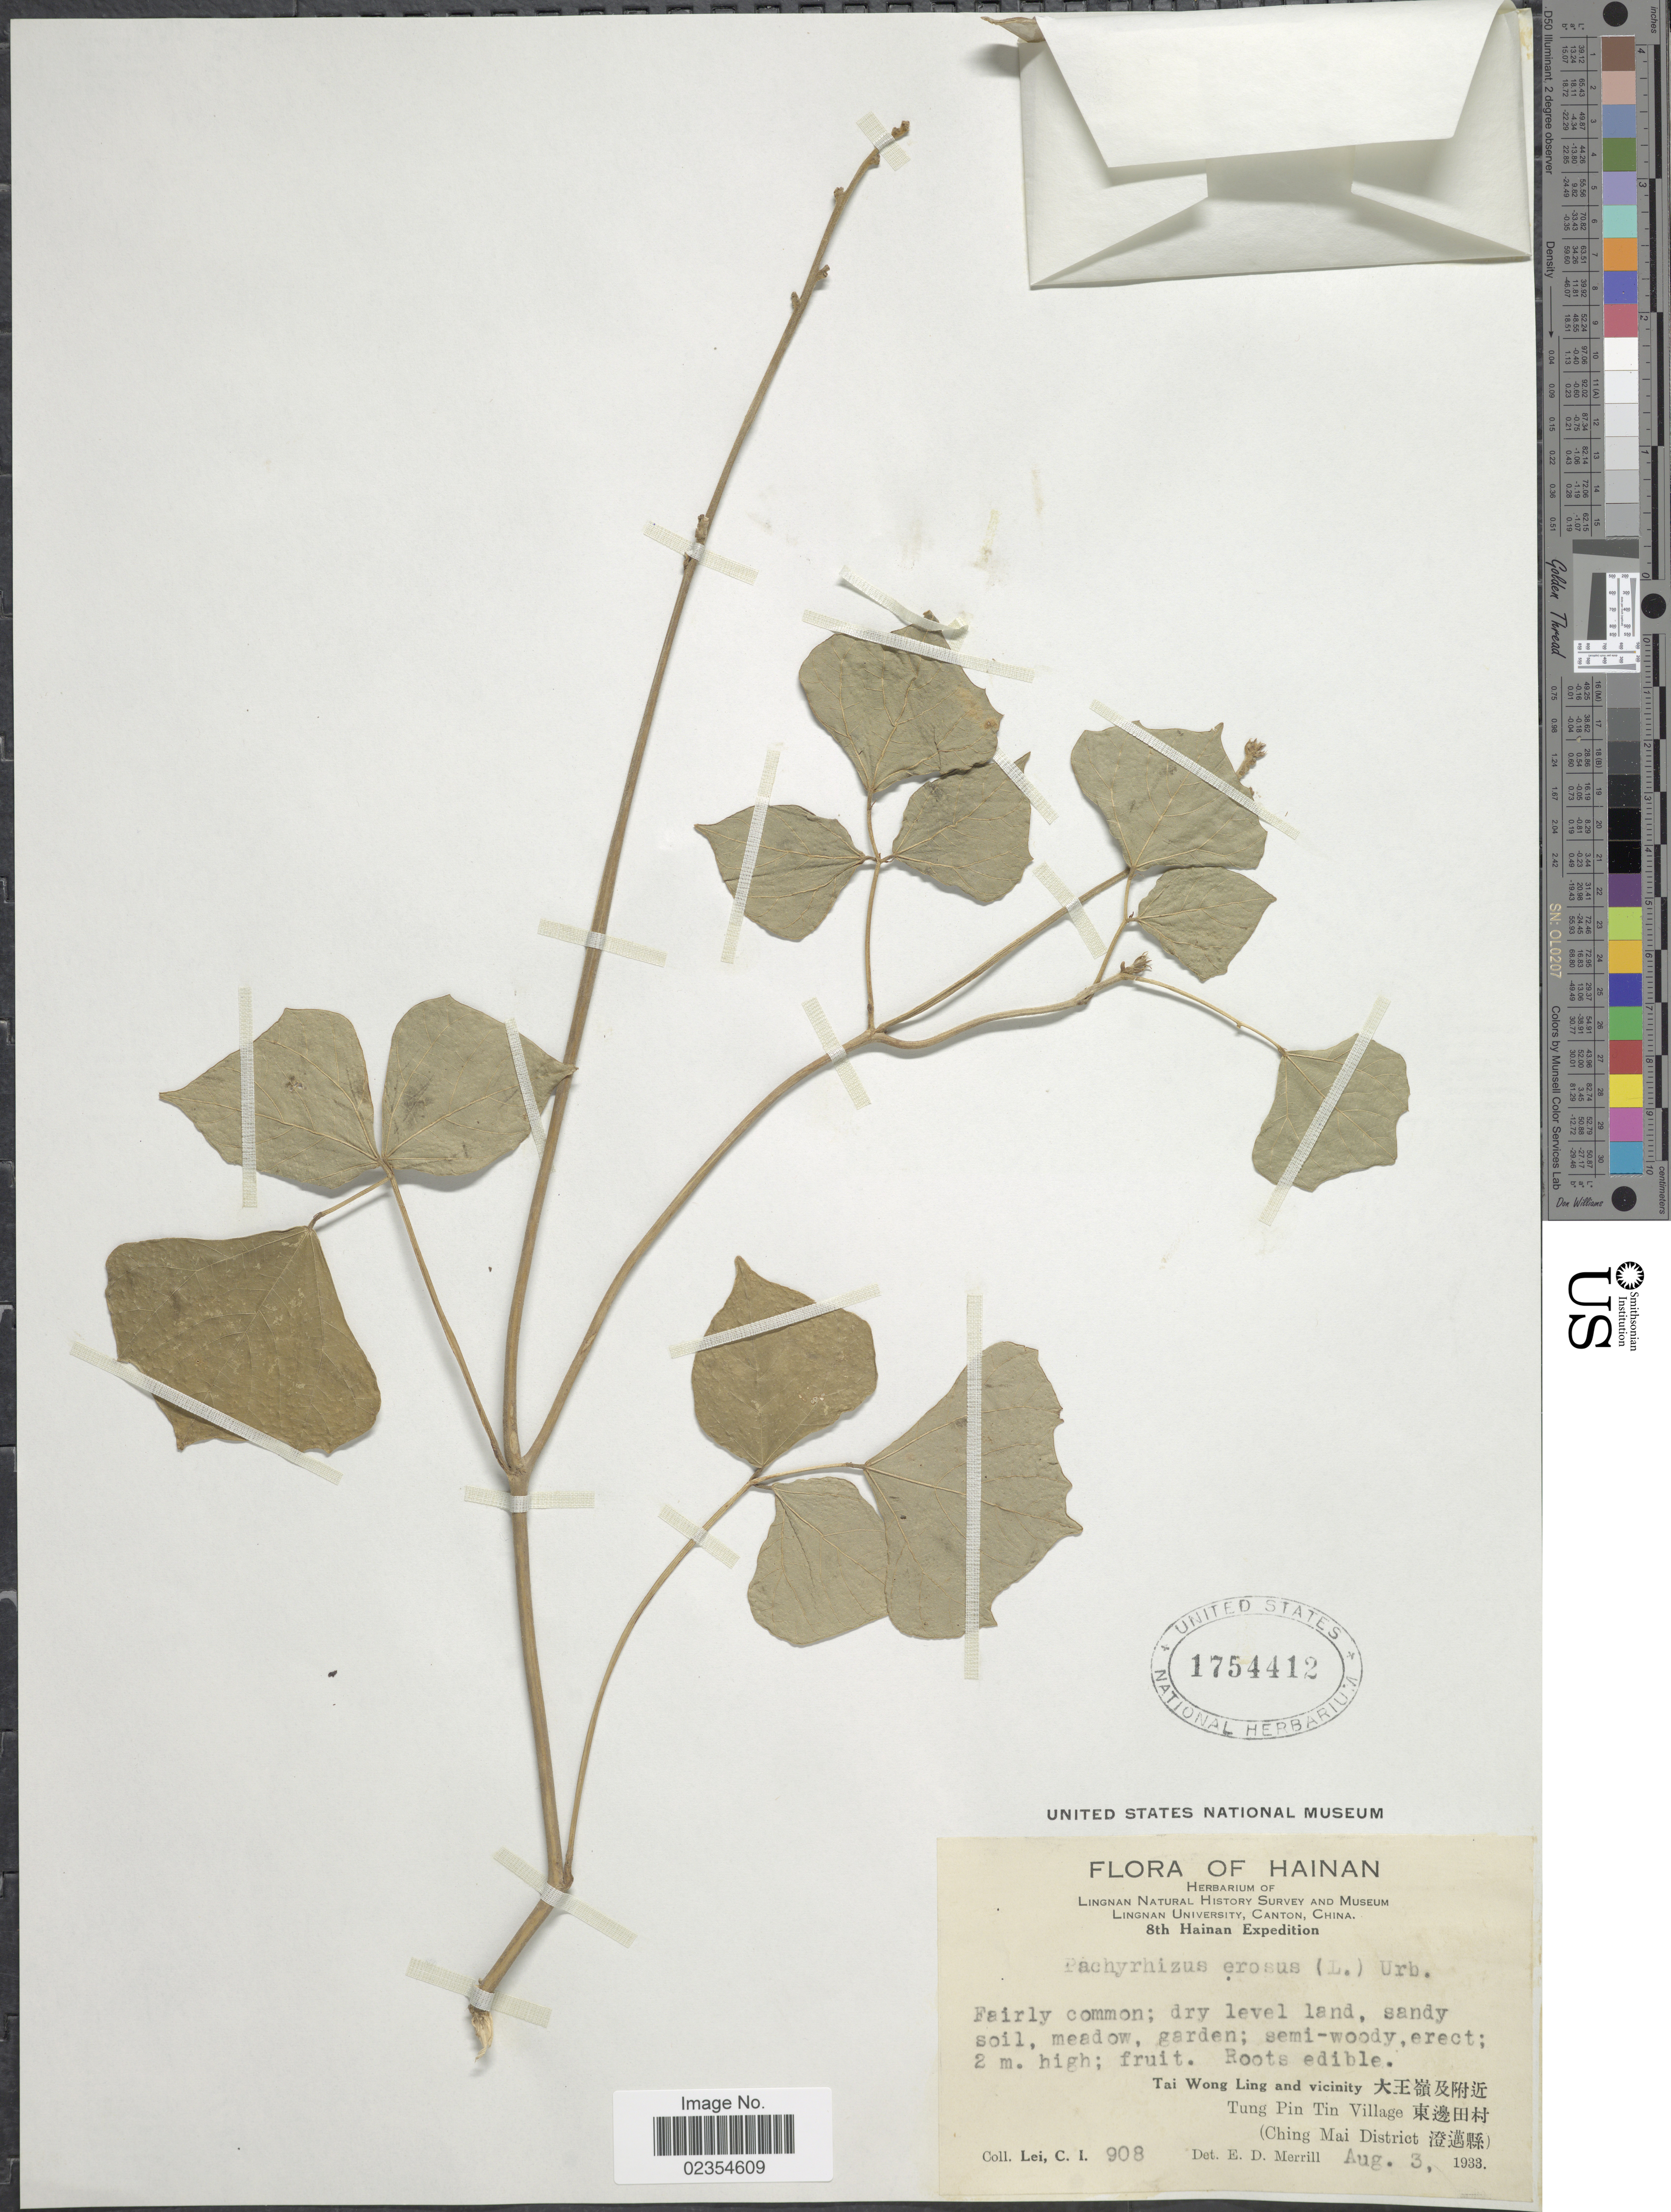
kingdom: Plantae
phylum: Tracheophyta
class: Magnoliopsida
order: Fabales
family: Fabaceae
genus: Pachyrhizus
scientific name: Pachyrhizus erosus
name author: (L.) Urb.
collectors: C. I. Lei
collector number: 908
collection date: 1933-08-03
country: China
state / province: Hainan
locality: Tai Wong Ling and Vicinity, Tung Pin Tin Village (Ching Mai District)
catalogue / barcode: US 1754412